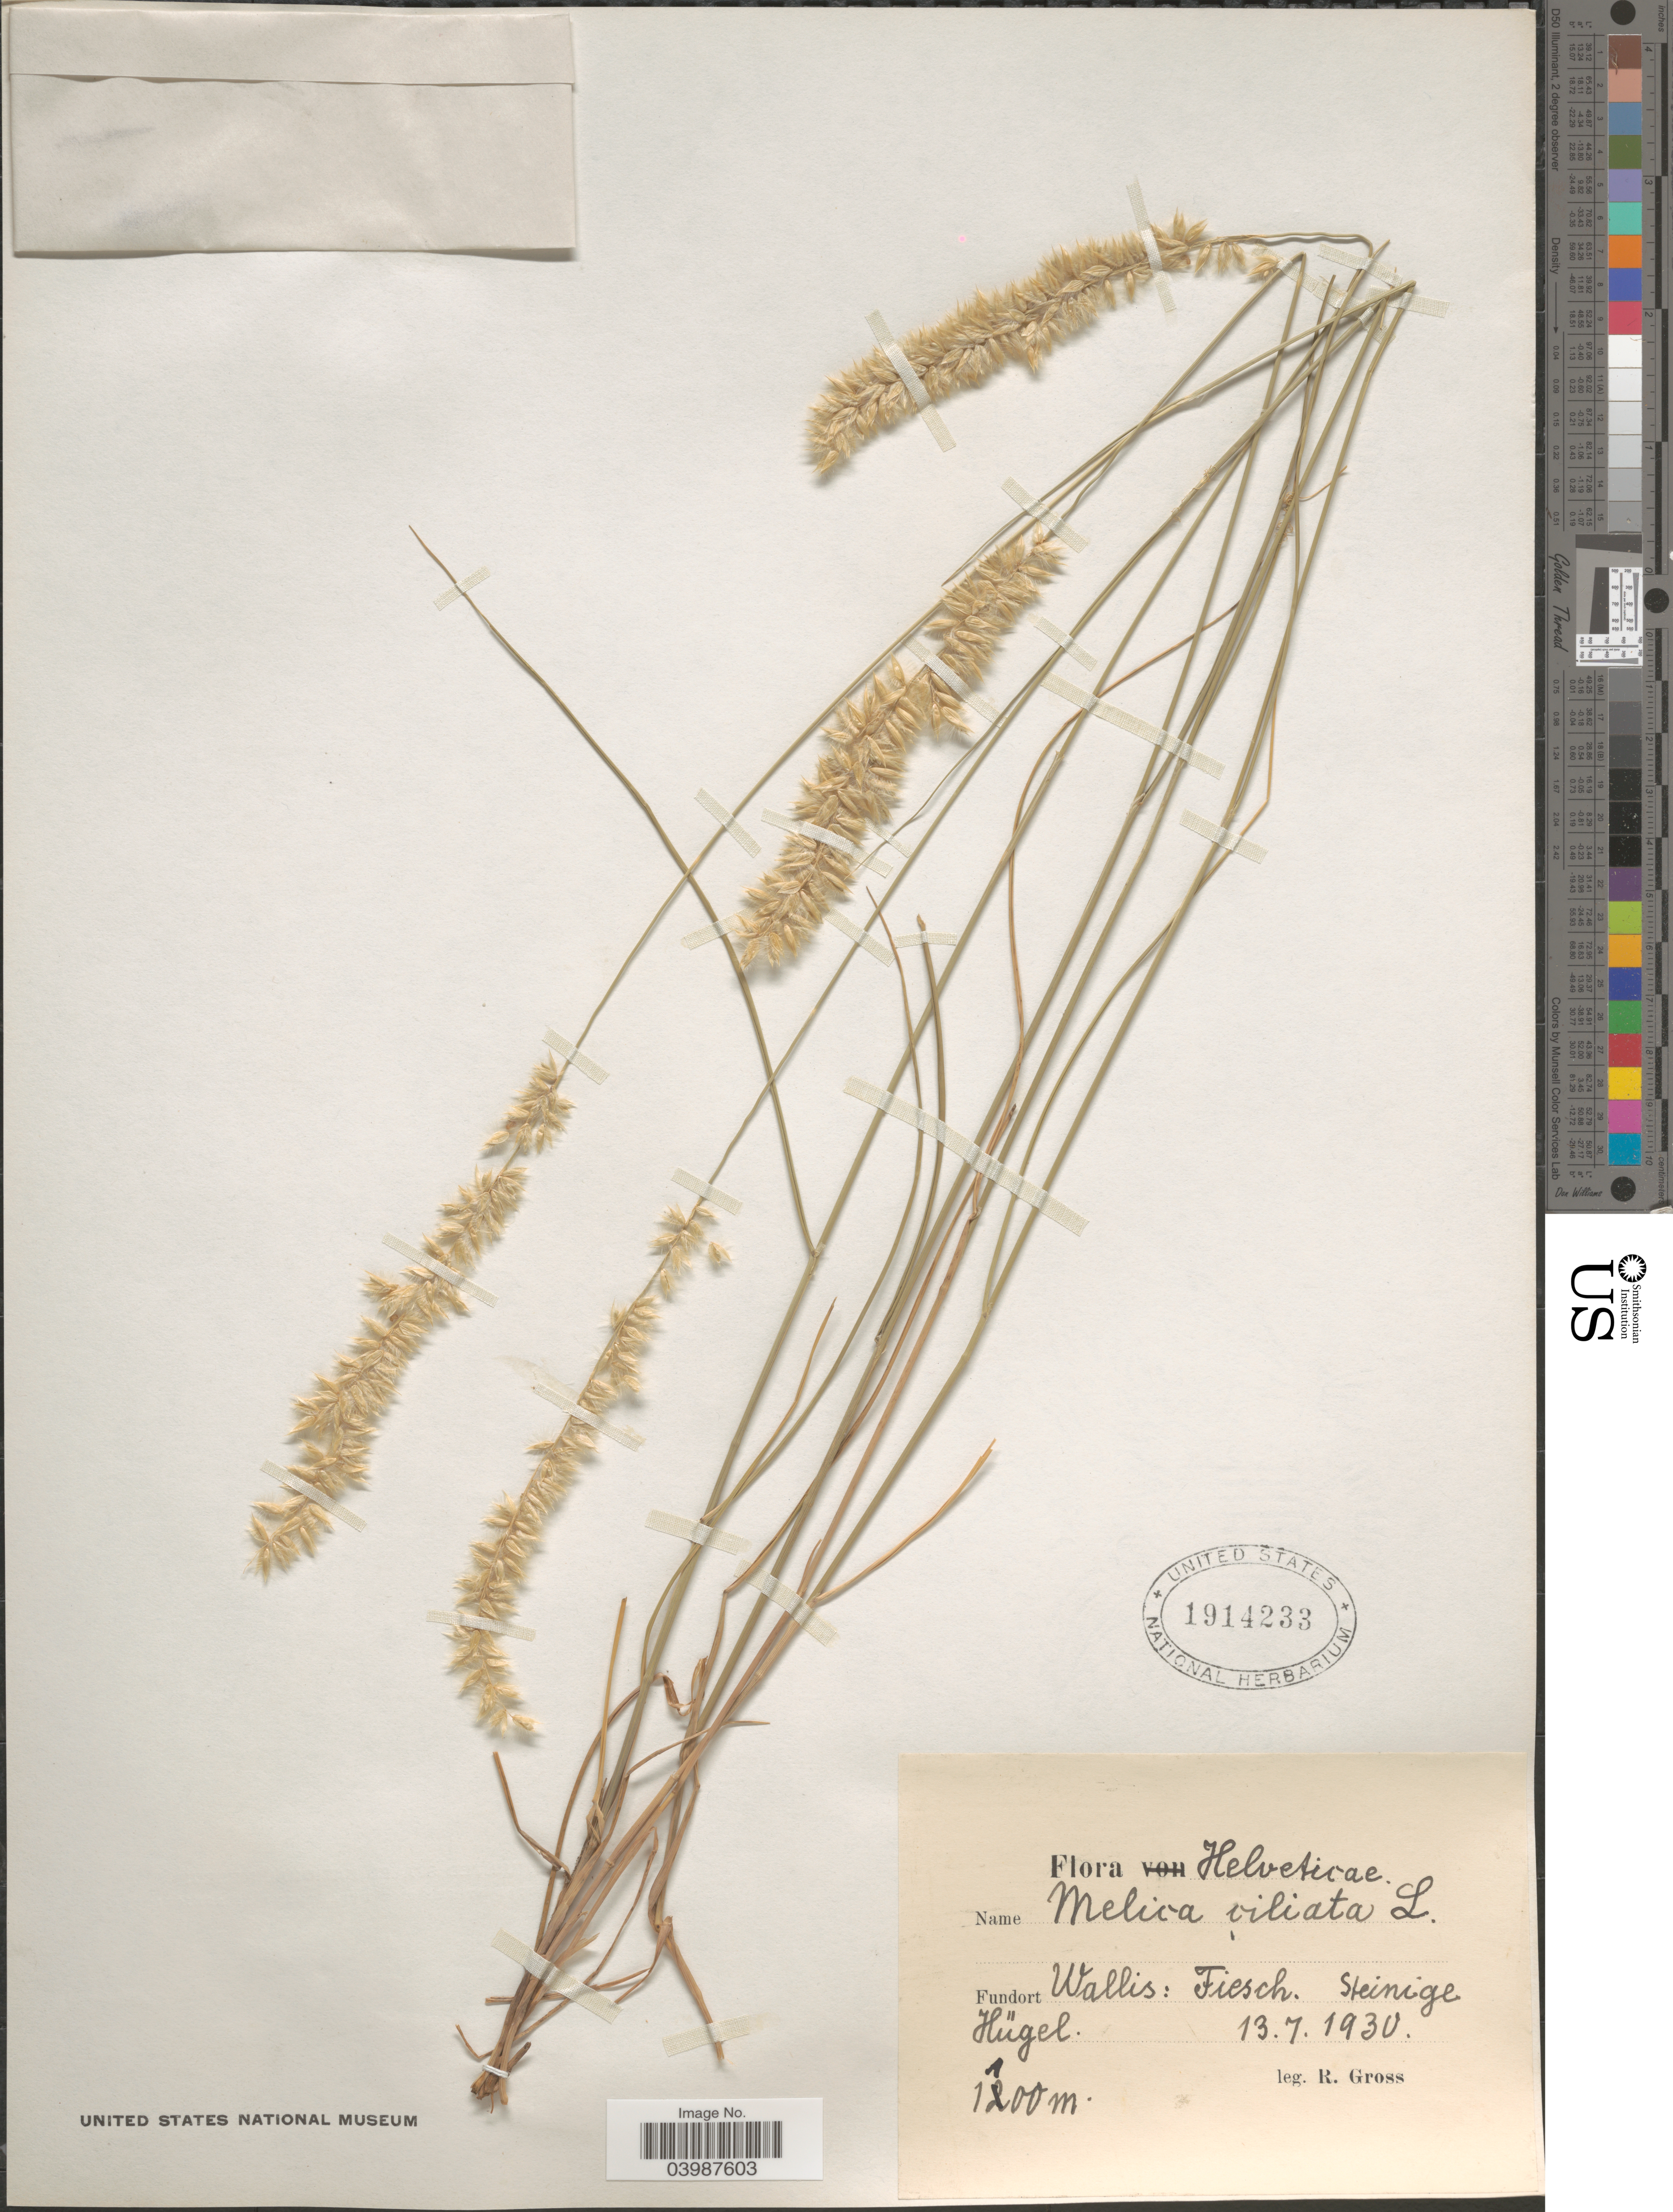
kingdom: Plantae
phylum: Tracheophyta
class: Liliopsida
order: Poales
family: Poaceae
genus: Melica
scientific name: Melica ciliata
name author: L.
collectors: R. Gross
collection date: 1930-07-13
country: Switzerland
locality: Helveticae. Wallis: Fiesch. Steinige Hűgel.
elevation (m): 1100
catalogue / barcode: US 1914233